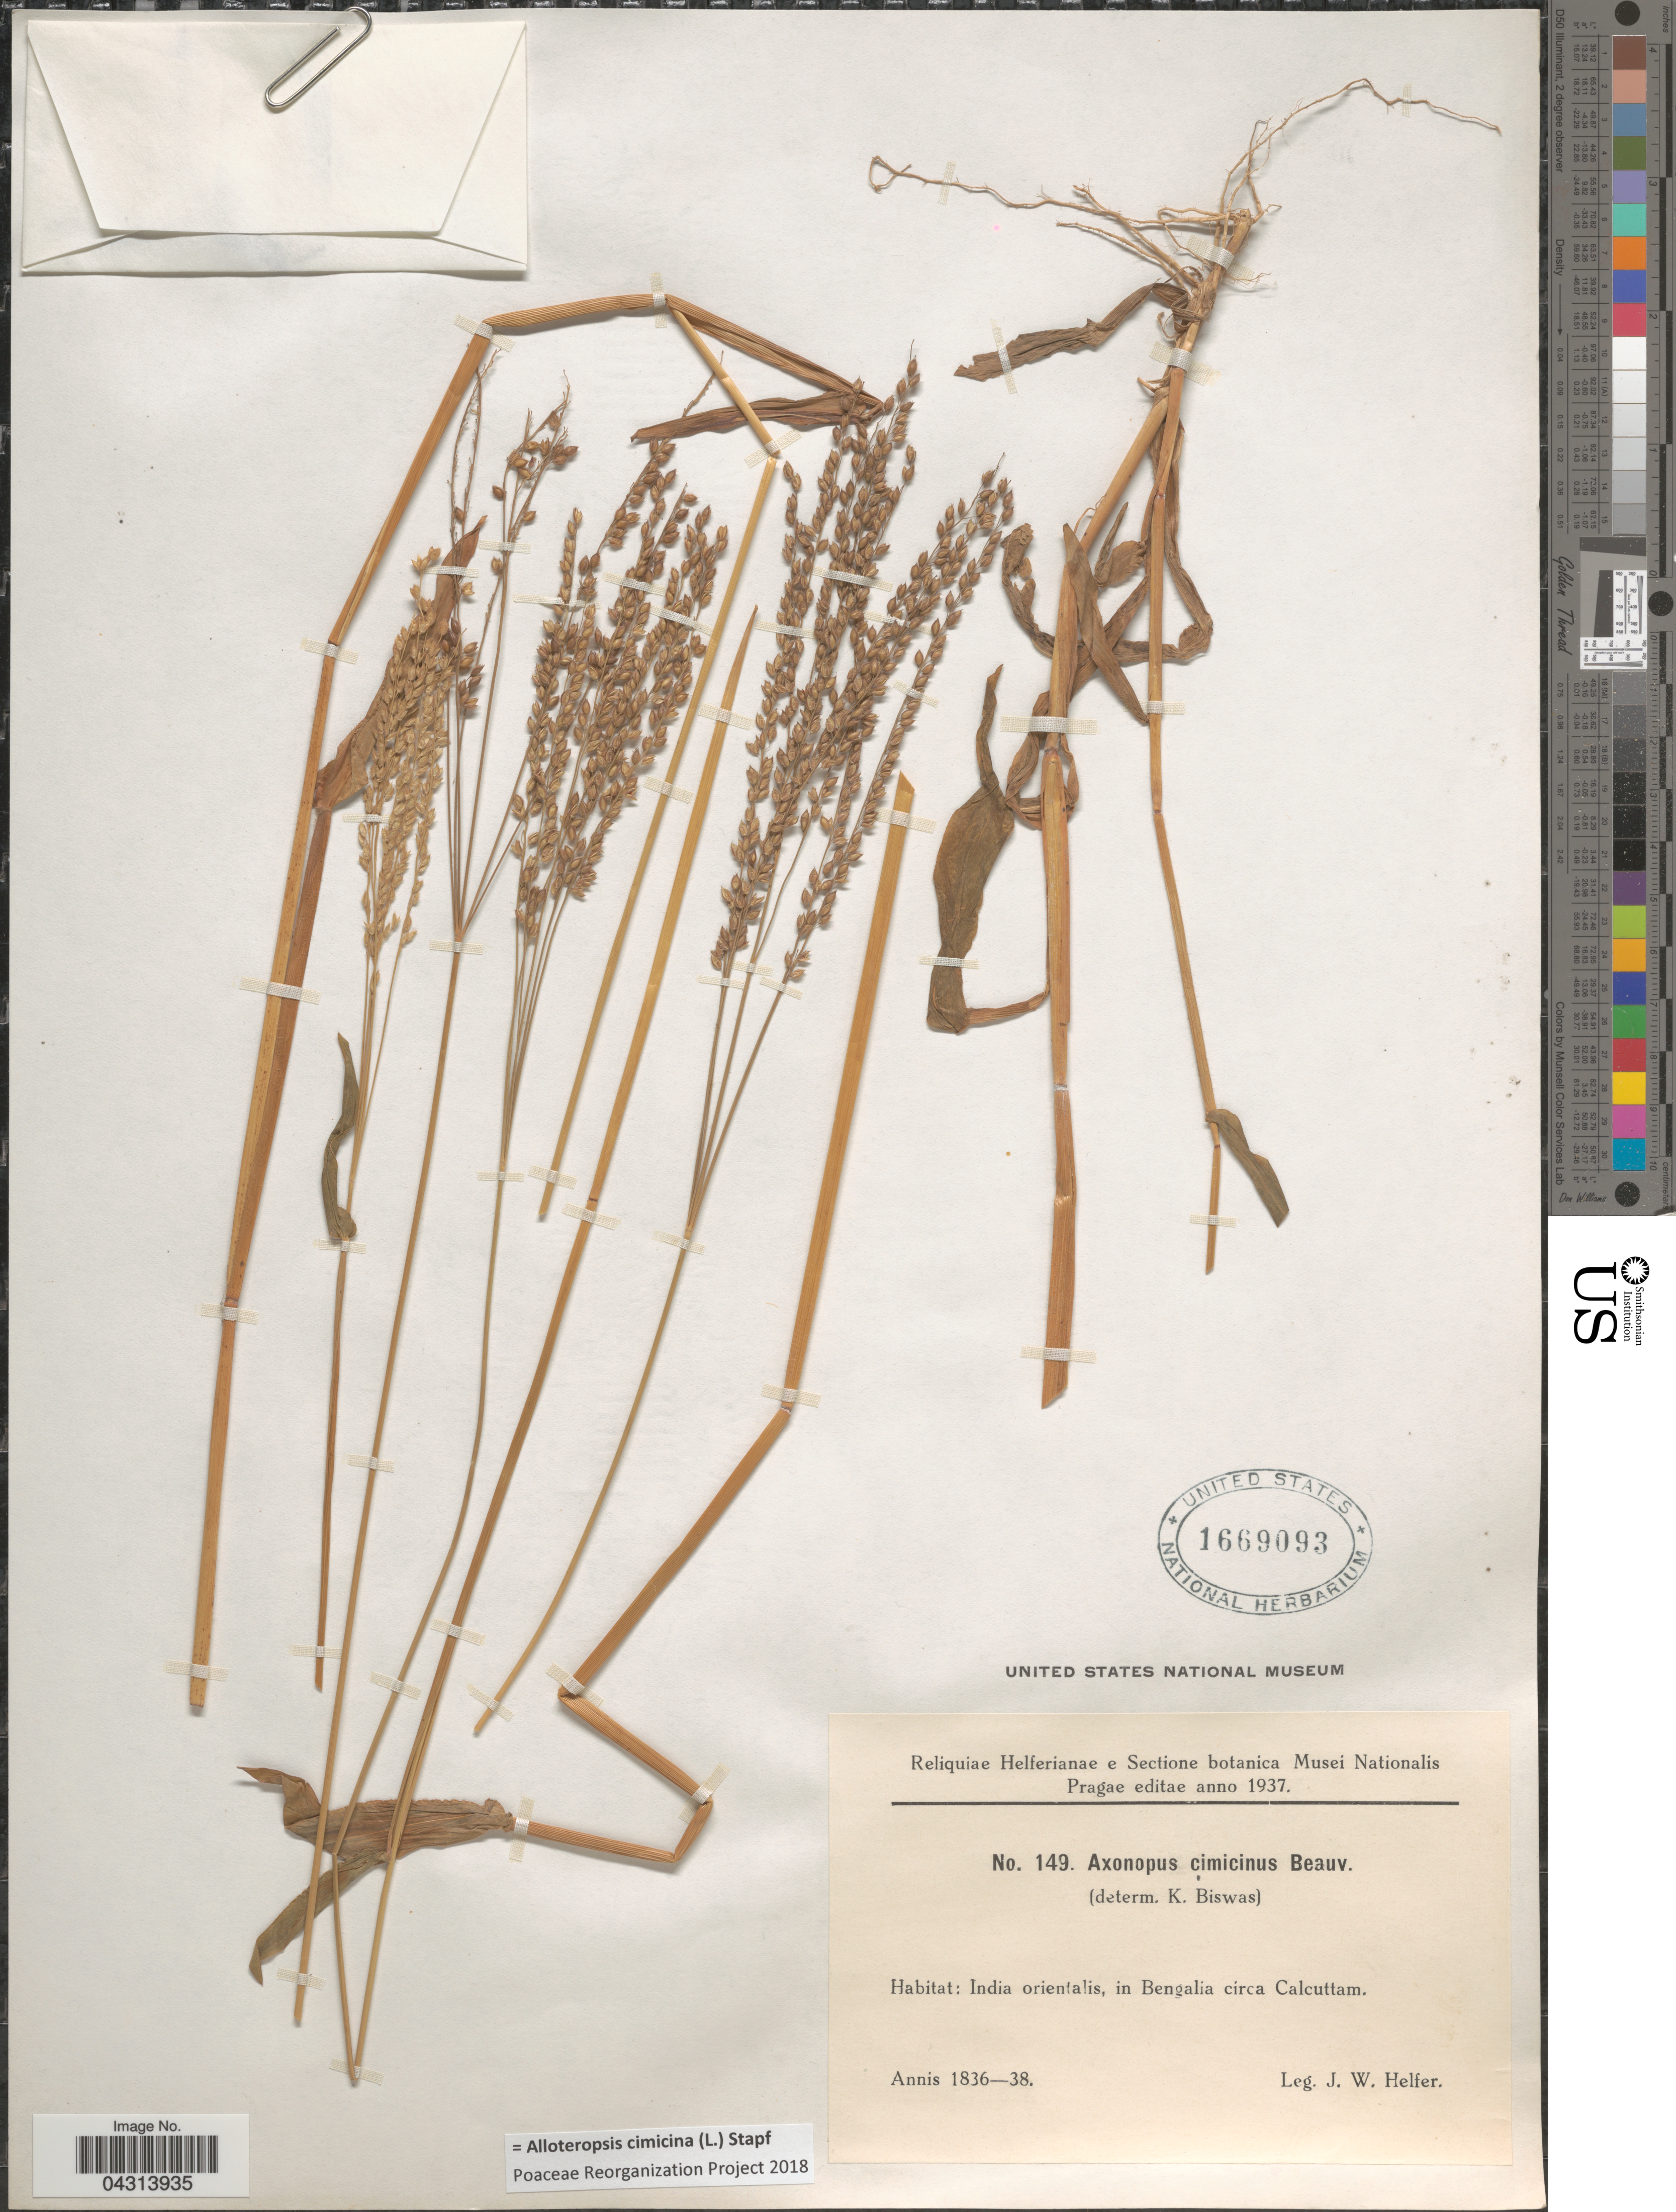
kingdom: Plantae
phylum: Tracheophyta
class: Liliopsida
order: Poales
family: Poaceae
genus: Alloteropsis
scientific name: Alloteropsis cimicina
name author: (L.) Stapf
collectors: J. W. Helfer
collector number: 149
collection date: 1836/1838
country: India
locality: India orientalis, in Bengalia circa Calcuttam.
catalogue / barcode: US 1669093